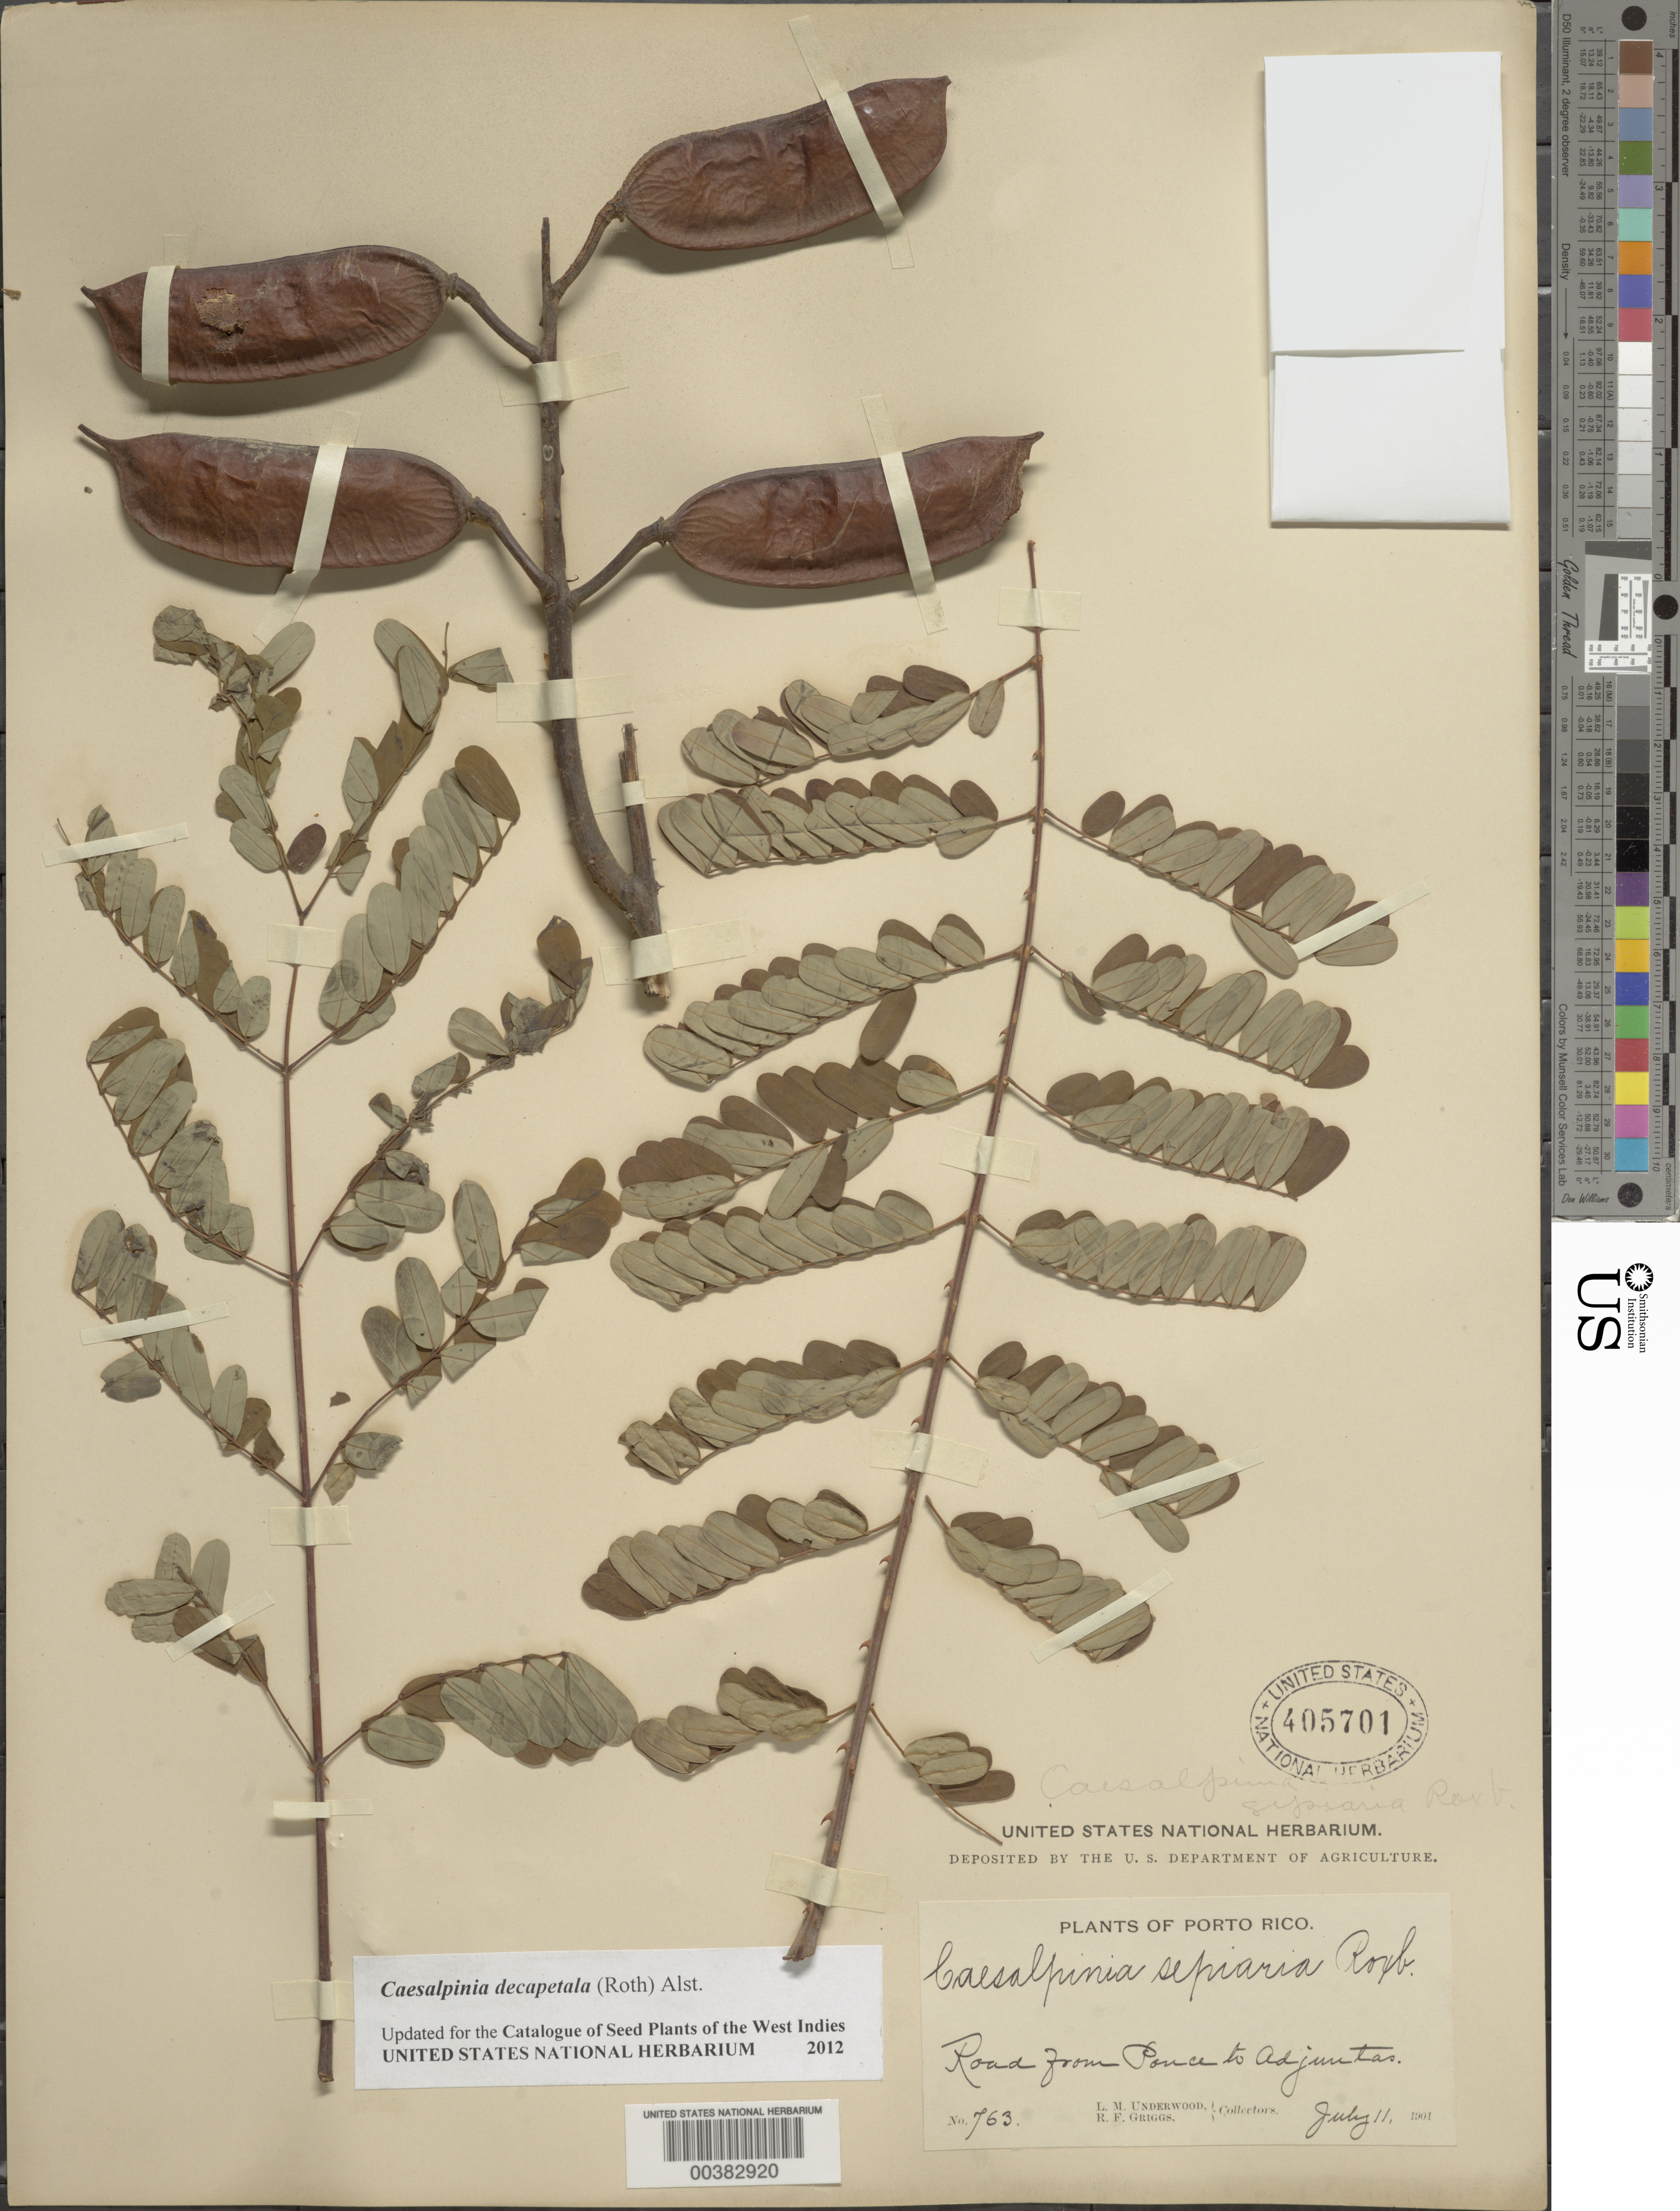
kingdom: Plantae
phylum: Tracheophyta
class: Magnoliopsida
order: Fabales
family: Fabaceae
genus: Biancaea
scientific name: Biancaea decapetala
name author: (Roth) O. Deg.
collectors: L. M. Underwood & R. F. Griggs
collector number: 763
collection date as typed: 11 Jul 1901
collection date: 1901-07-11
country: Puerto Rico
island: Greater Antilles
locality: Road from ponce to adjuntas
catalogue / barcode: US 405701